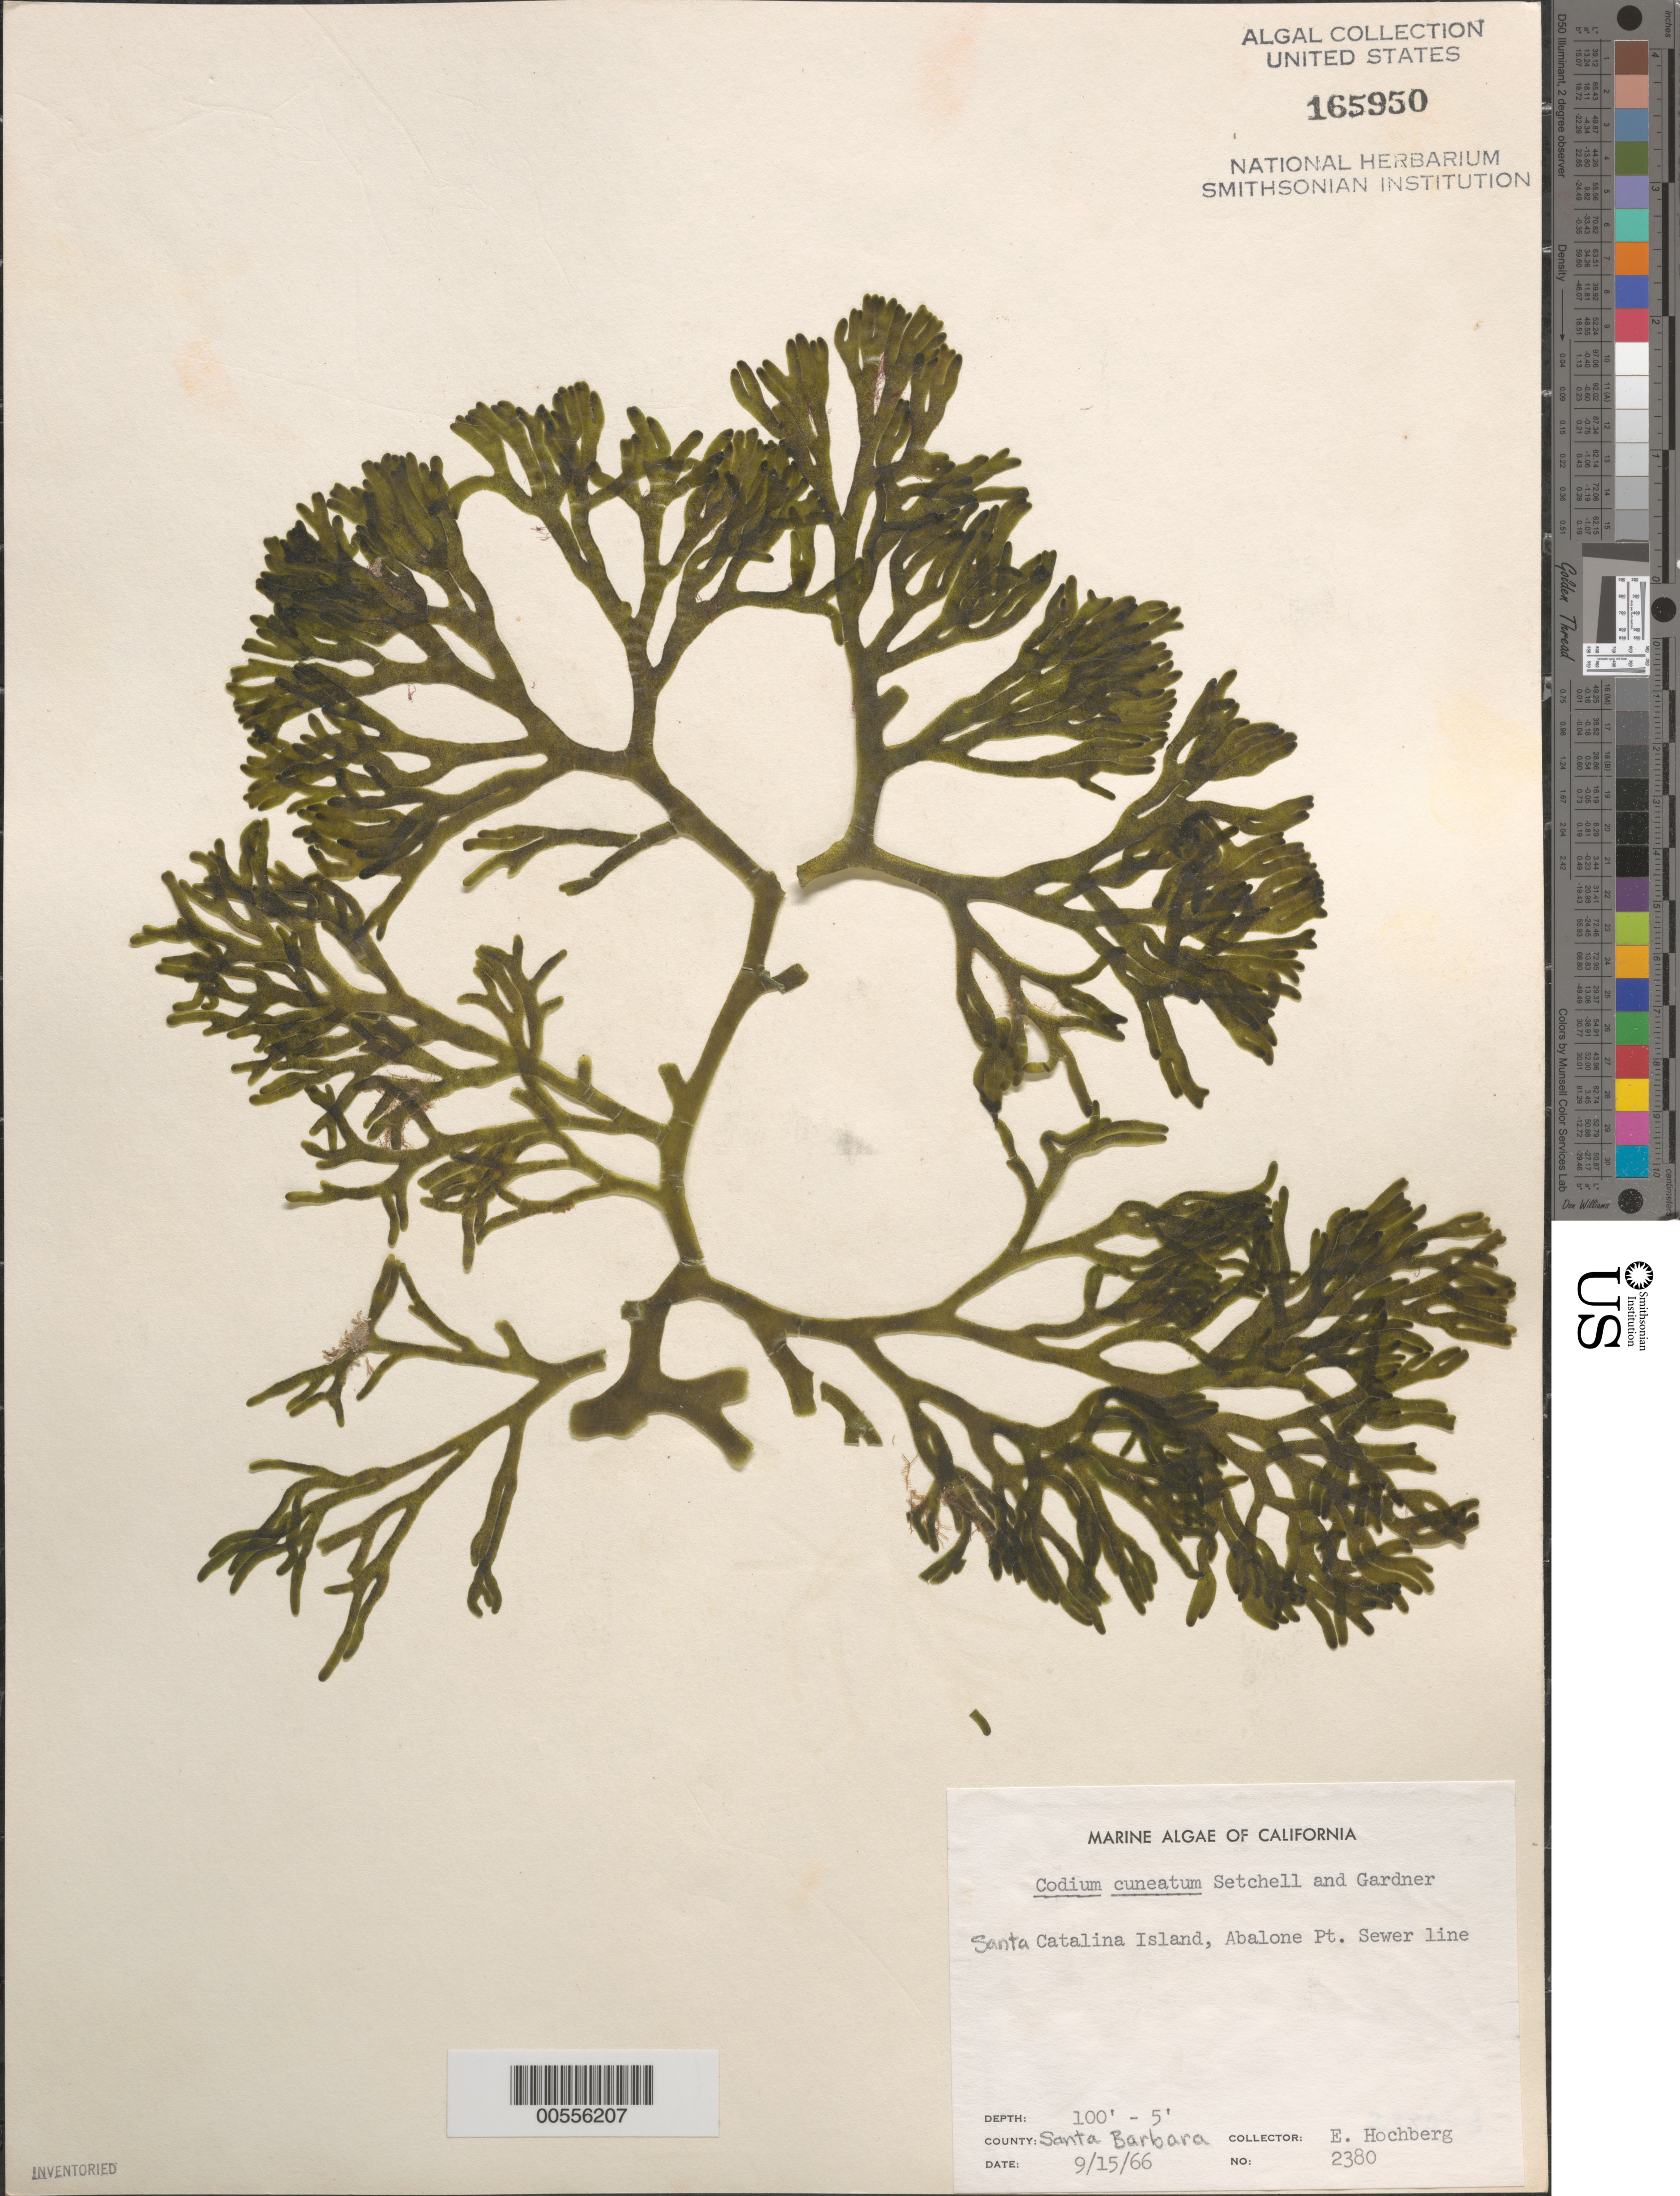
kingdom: Plantae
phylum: Chlorophyta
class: Ulvophyceae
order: Bryopsidales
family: Codiaceae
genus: Codium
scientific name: Codium simulans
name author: Setch. & N.L. Gardner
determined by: Algae name updating Project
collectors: E. Hochberg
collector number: Neushul 2380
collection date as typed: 15 Sep 1966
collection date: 1966-09-15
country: United States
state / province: California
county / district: Santa Barbara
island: Santa Catalina Island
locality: Abalone Point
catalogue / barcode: US 165950